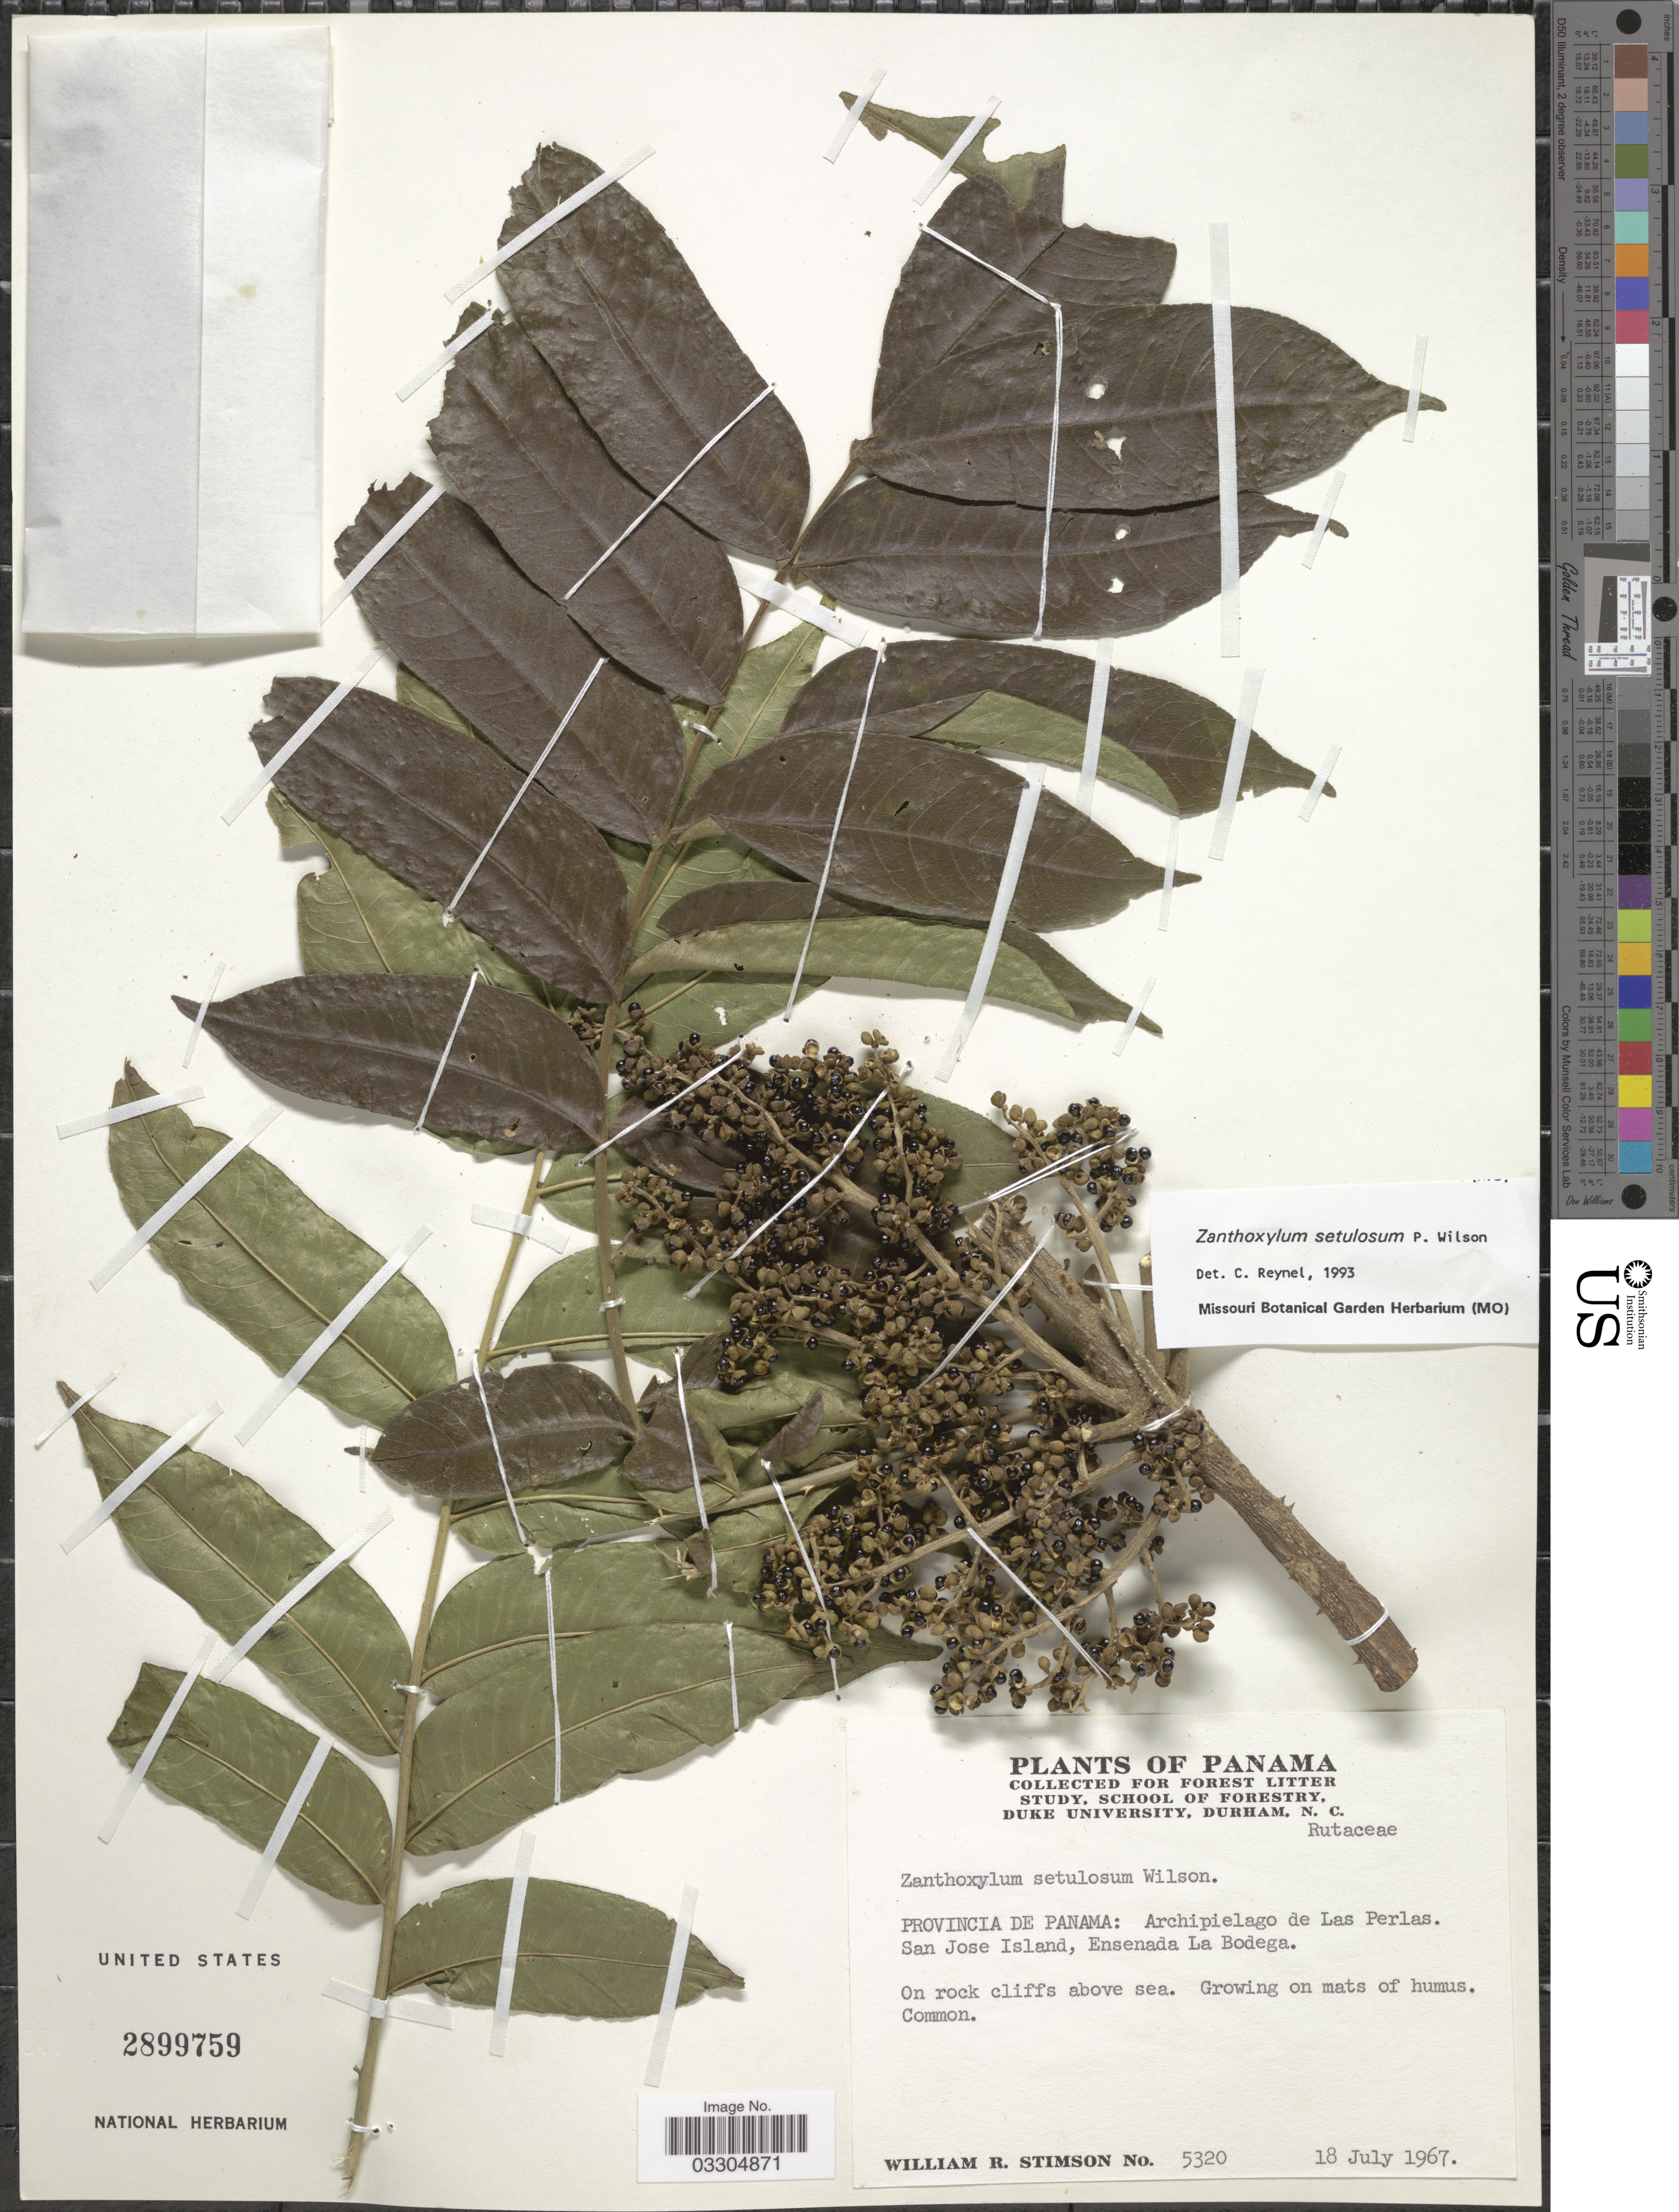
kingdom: Plantae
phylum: Tracheophyta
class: Magnoliopsida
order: Sapindales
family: Rutaceae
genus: Zanthoxylum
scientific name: Zanthoxylum setulosum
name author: P. Wilson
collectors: W. R. Stimson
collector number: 5320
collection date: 1967-07-18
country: Panama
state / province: Panamá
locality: Archipelago de Las Perlas. San Jose Island, Ensenada La Bodega.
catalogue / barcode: US 2899759